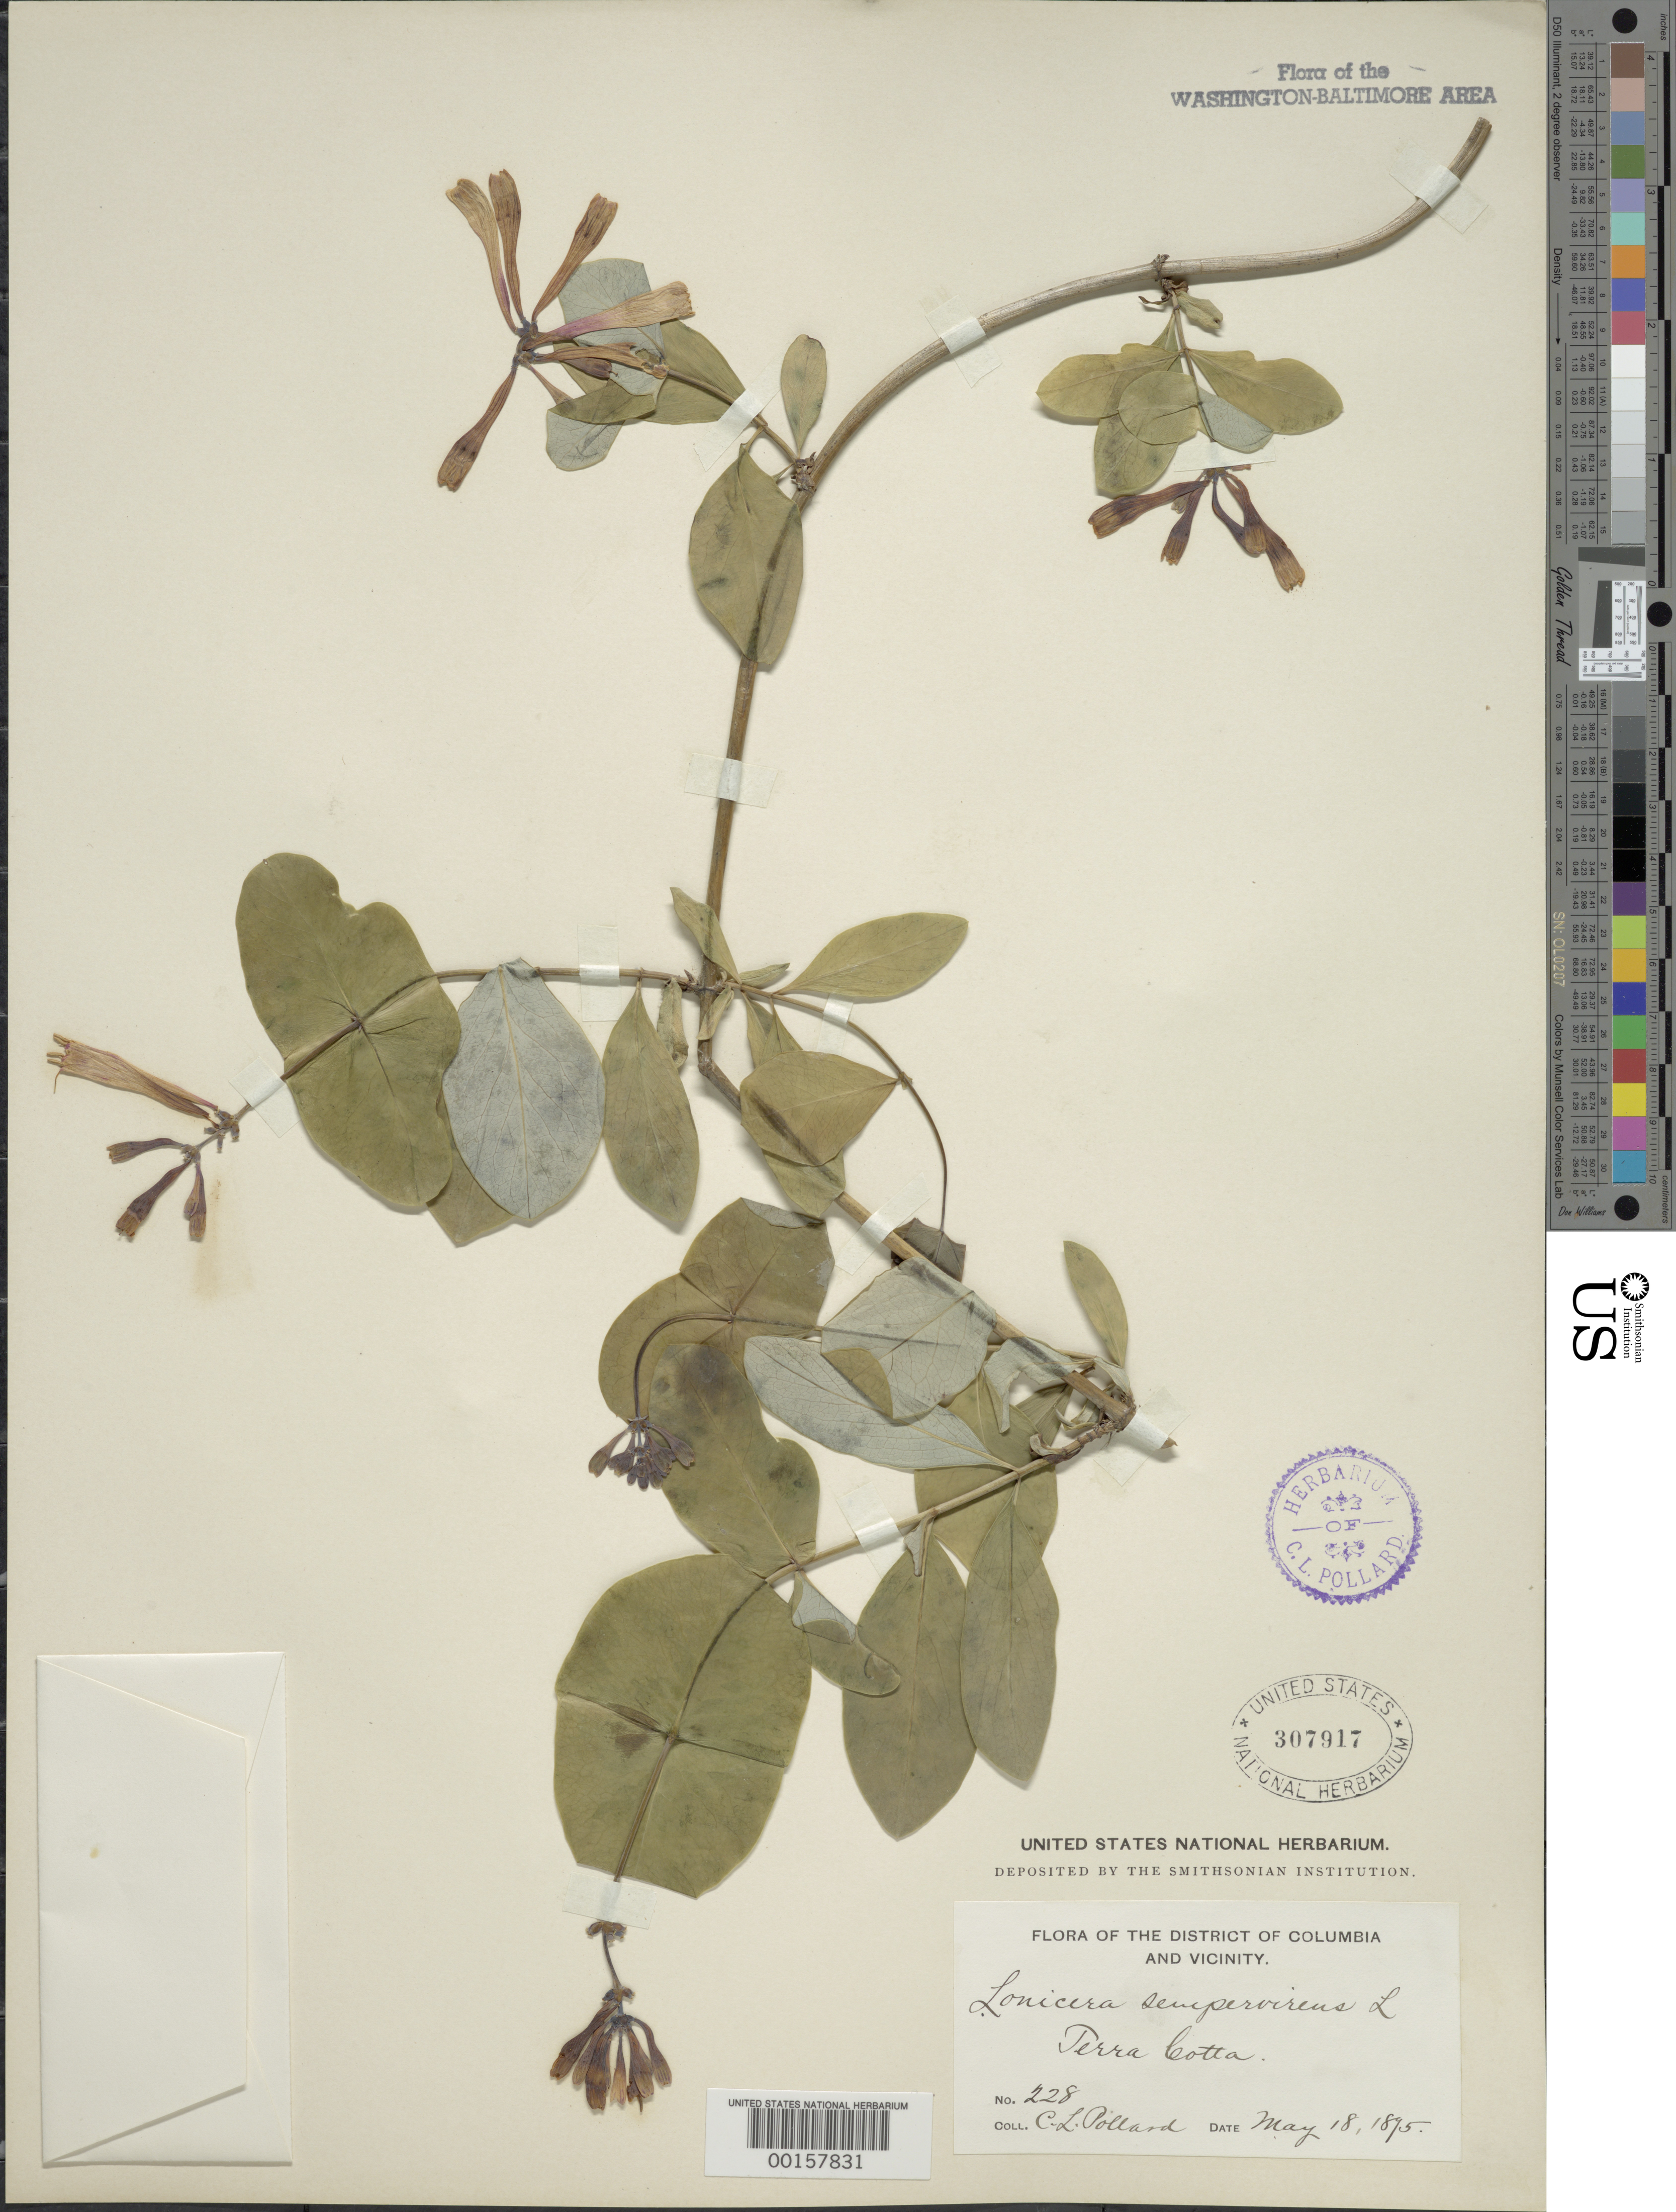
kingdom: Plantae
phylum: Tracheophyta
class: Magnoliopsida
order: Dipsacales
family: Caprifoliaceae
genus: Lonicera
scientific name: Lonicera sempervirens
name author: L.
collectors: C. L. Pollard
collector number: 228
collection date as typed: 18 May 1895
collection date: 1895-05-18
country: United States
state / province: District of Columbia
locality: Terra Cotta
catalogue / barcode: US 307917